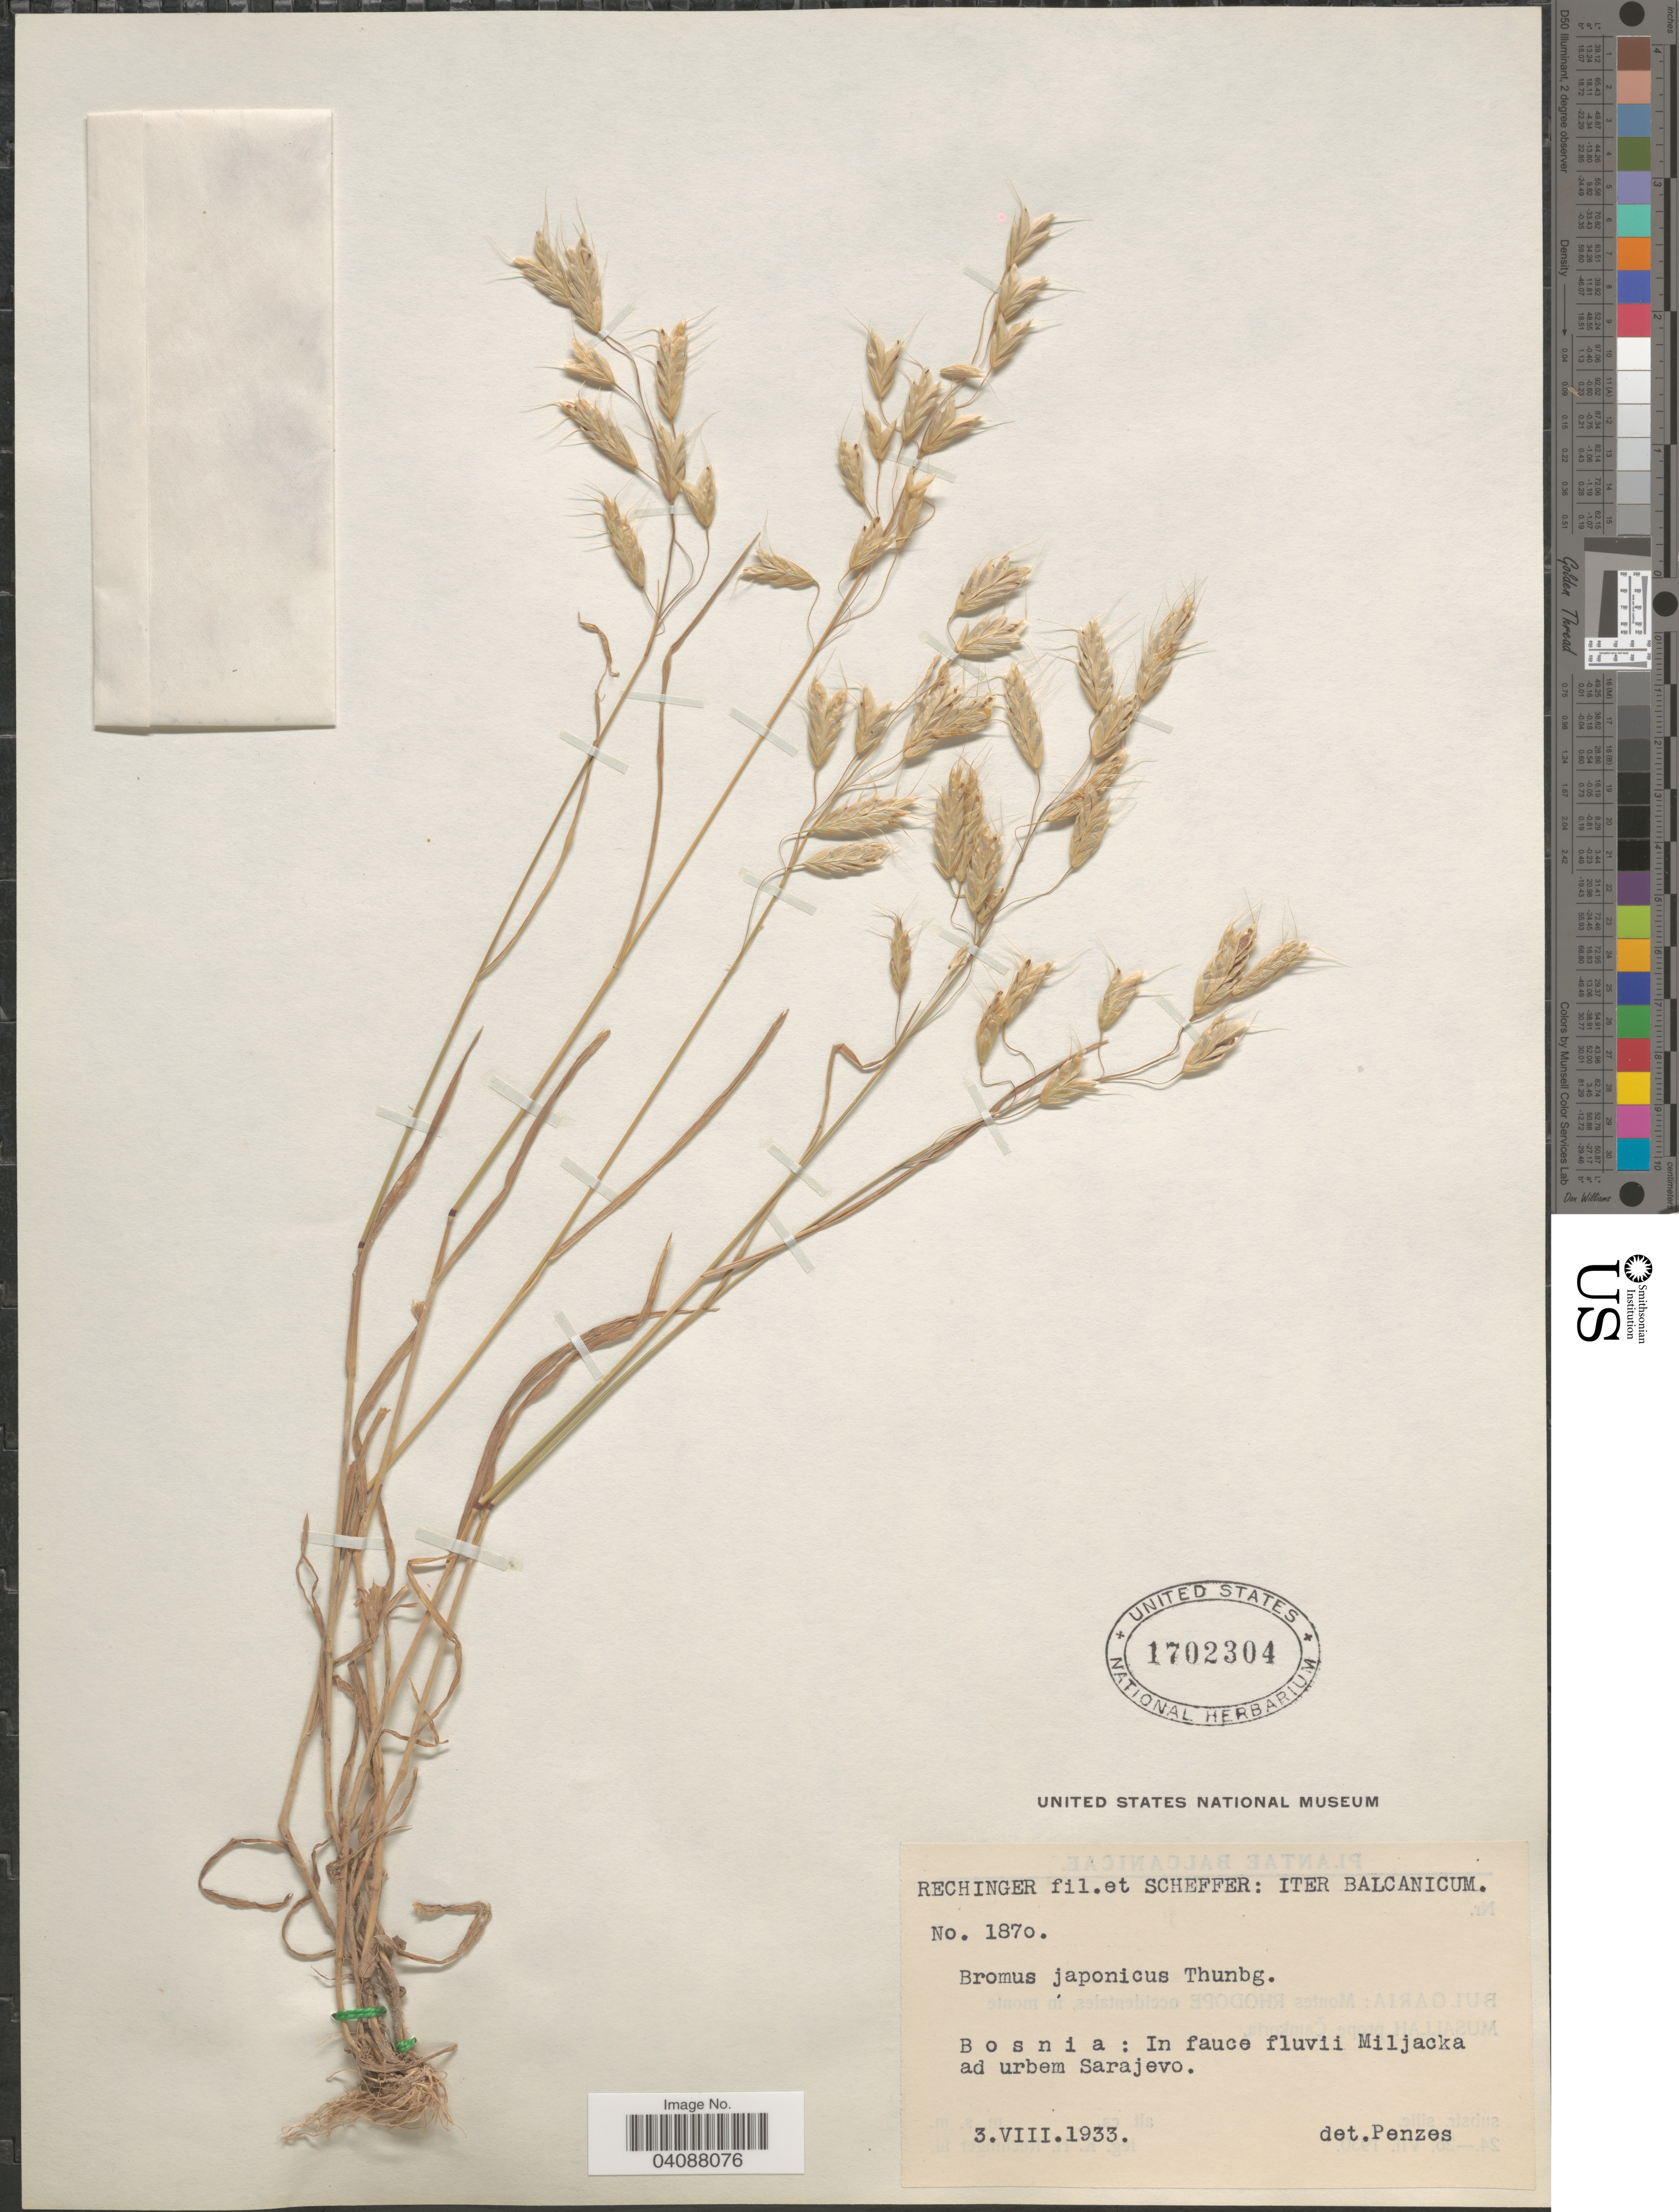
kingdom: Plantae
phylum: Tracheophyta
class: Liliopsida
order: Poales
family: Poaceae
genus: Bromus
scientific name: Bromus japonicus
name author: Houtt.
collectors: -- Rechinger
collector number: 1870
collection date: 1933-08-03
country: Bosnia and Herzegovina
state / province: Federation of B&H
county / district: Sarajevo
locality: Iter Balcanicum. Bosnia: In fauce fluvii Miljacka ad urbem Sarajevo.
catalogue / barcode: US 1702304